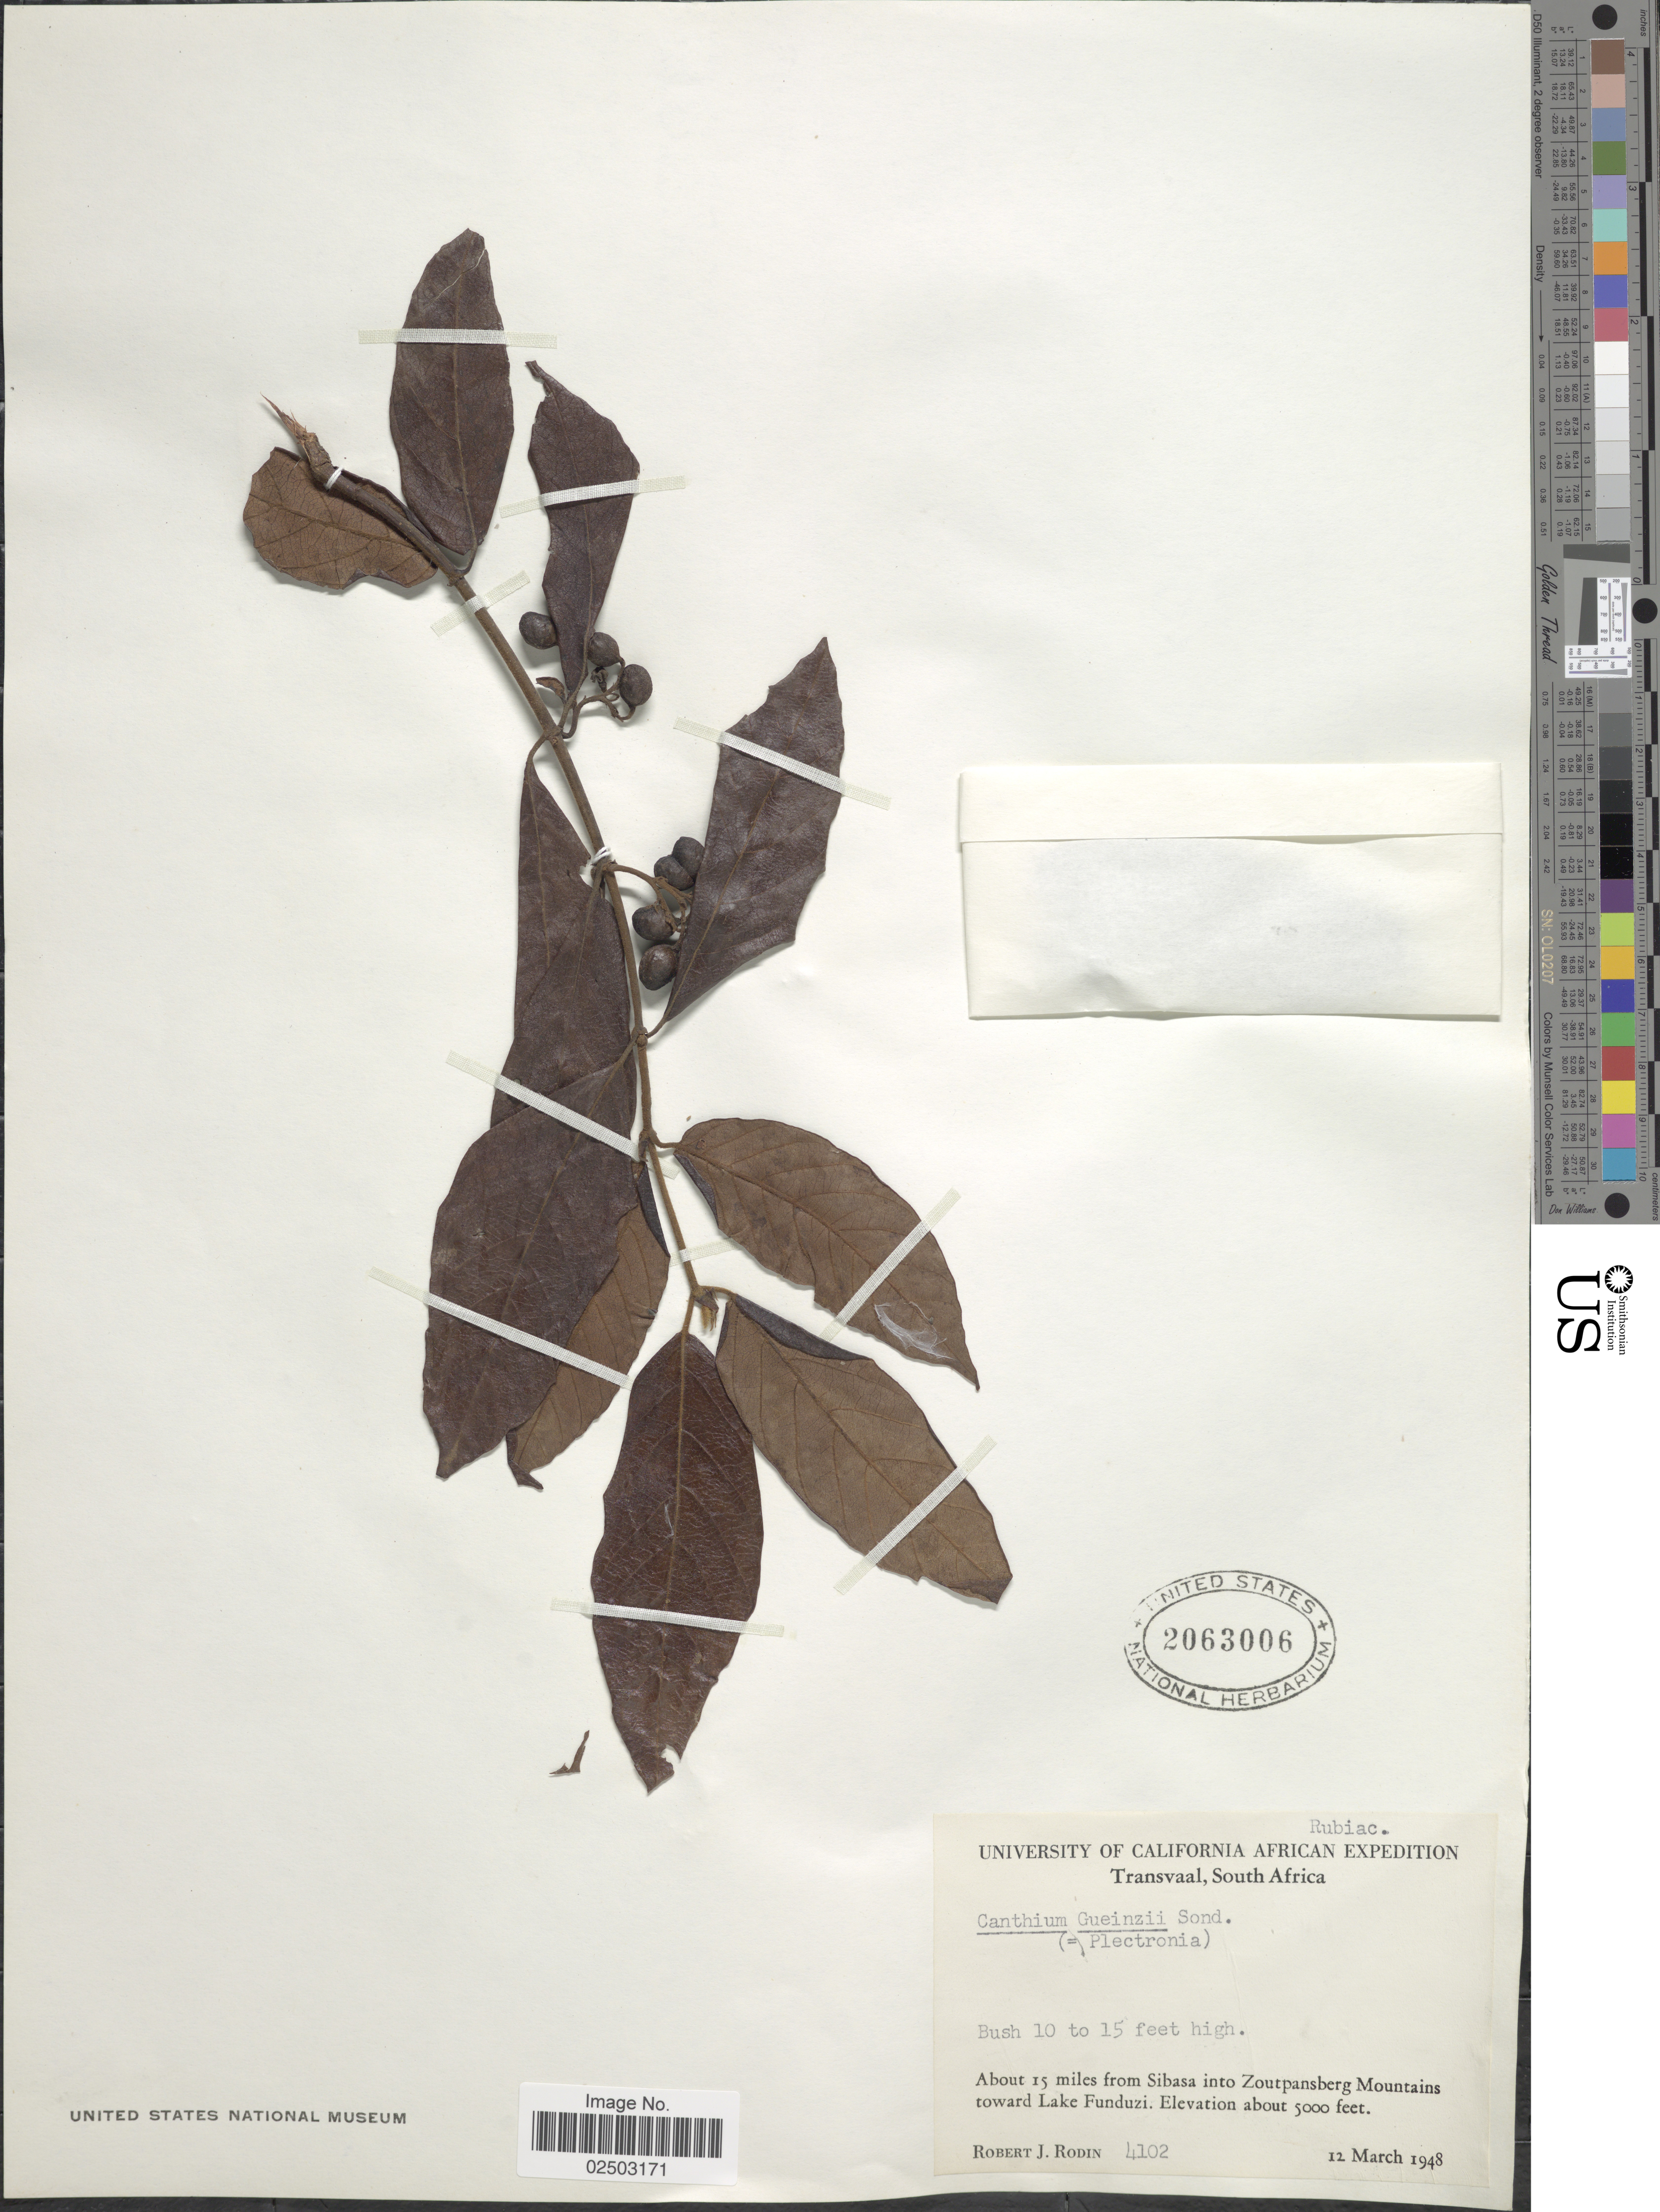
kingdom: Plantae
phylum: Tracheophyta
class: Magnoliopsida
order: Gentianales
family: Rubiaceae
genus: Canthium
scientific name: Canthium gueinzii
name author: Sond.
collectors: R. J. Rodin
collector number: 4102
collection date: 1948-03-12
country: South Africa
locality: Transvaal, about 15 miles from Sibasa into Zoutpansberg Mountains toward Lake Funduzi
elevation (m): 1524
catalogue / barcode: US 2063006